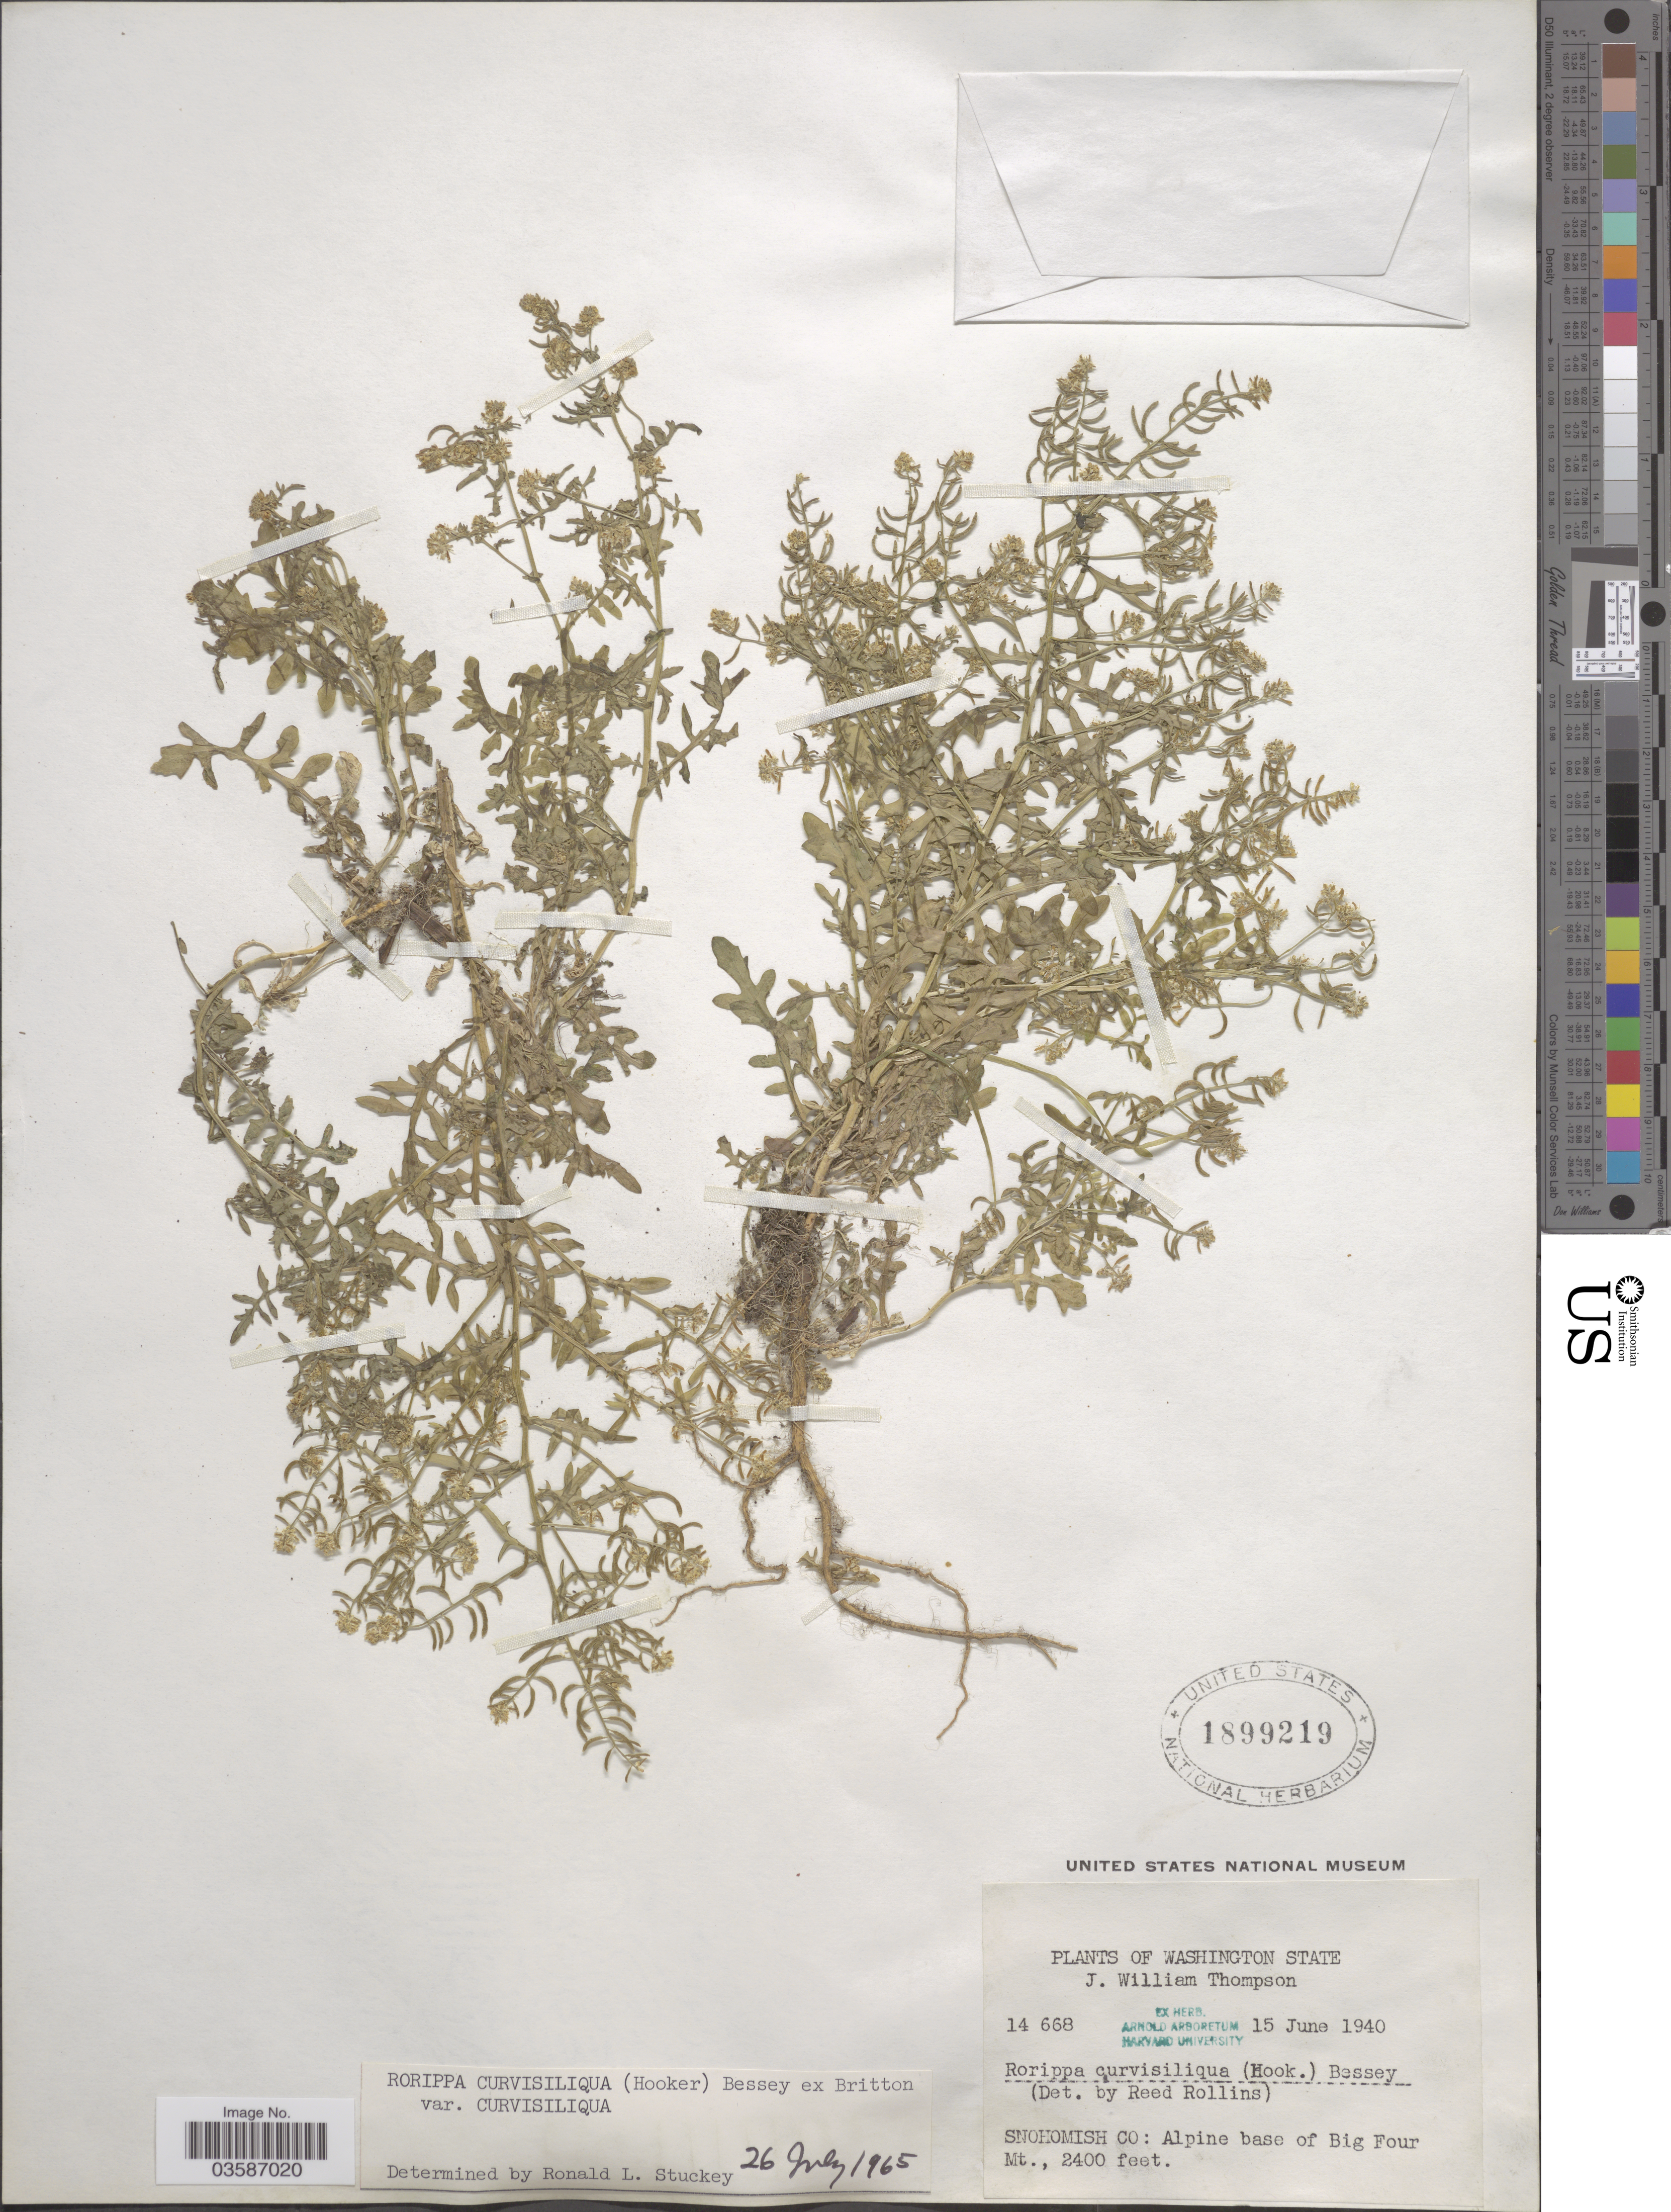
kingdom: Plantae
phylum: Tracheophyta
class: Magnoliopsida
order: Brassicales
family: Brassicaceae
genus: Rorippa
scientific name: Rorippa curvisiliqua var. curvisiliqua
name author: (Hook.) Bessey ex Britton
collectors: J. W. Thompson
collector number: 14668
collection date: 1940-06-15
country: United States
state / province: Washington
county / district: Snohomish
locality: Snohomish Co.: Alpine base of Big Four Mts.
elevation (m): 732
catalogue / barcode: US 1899219